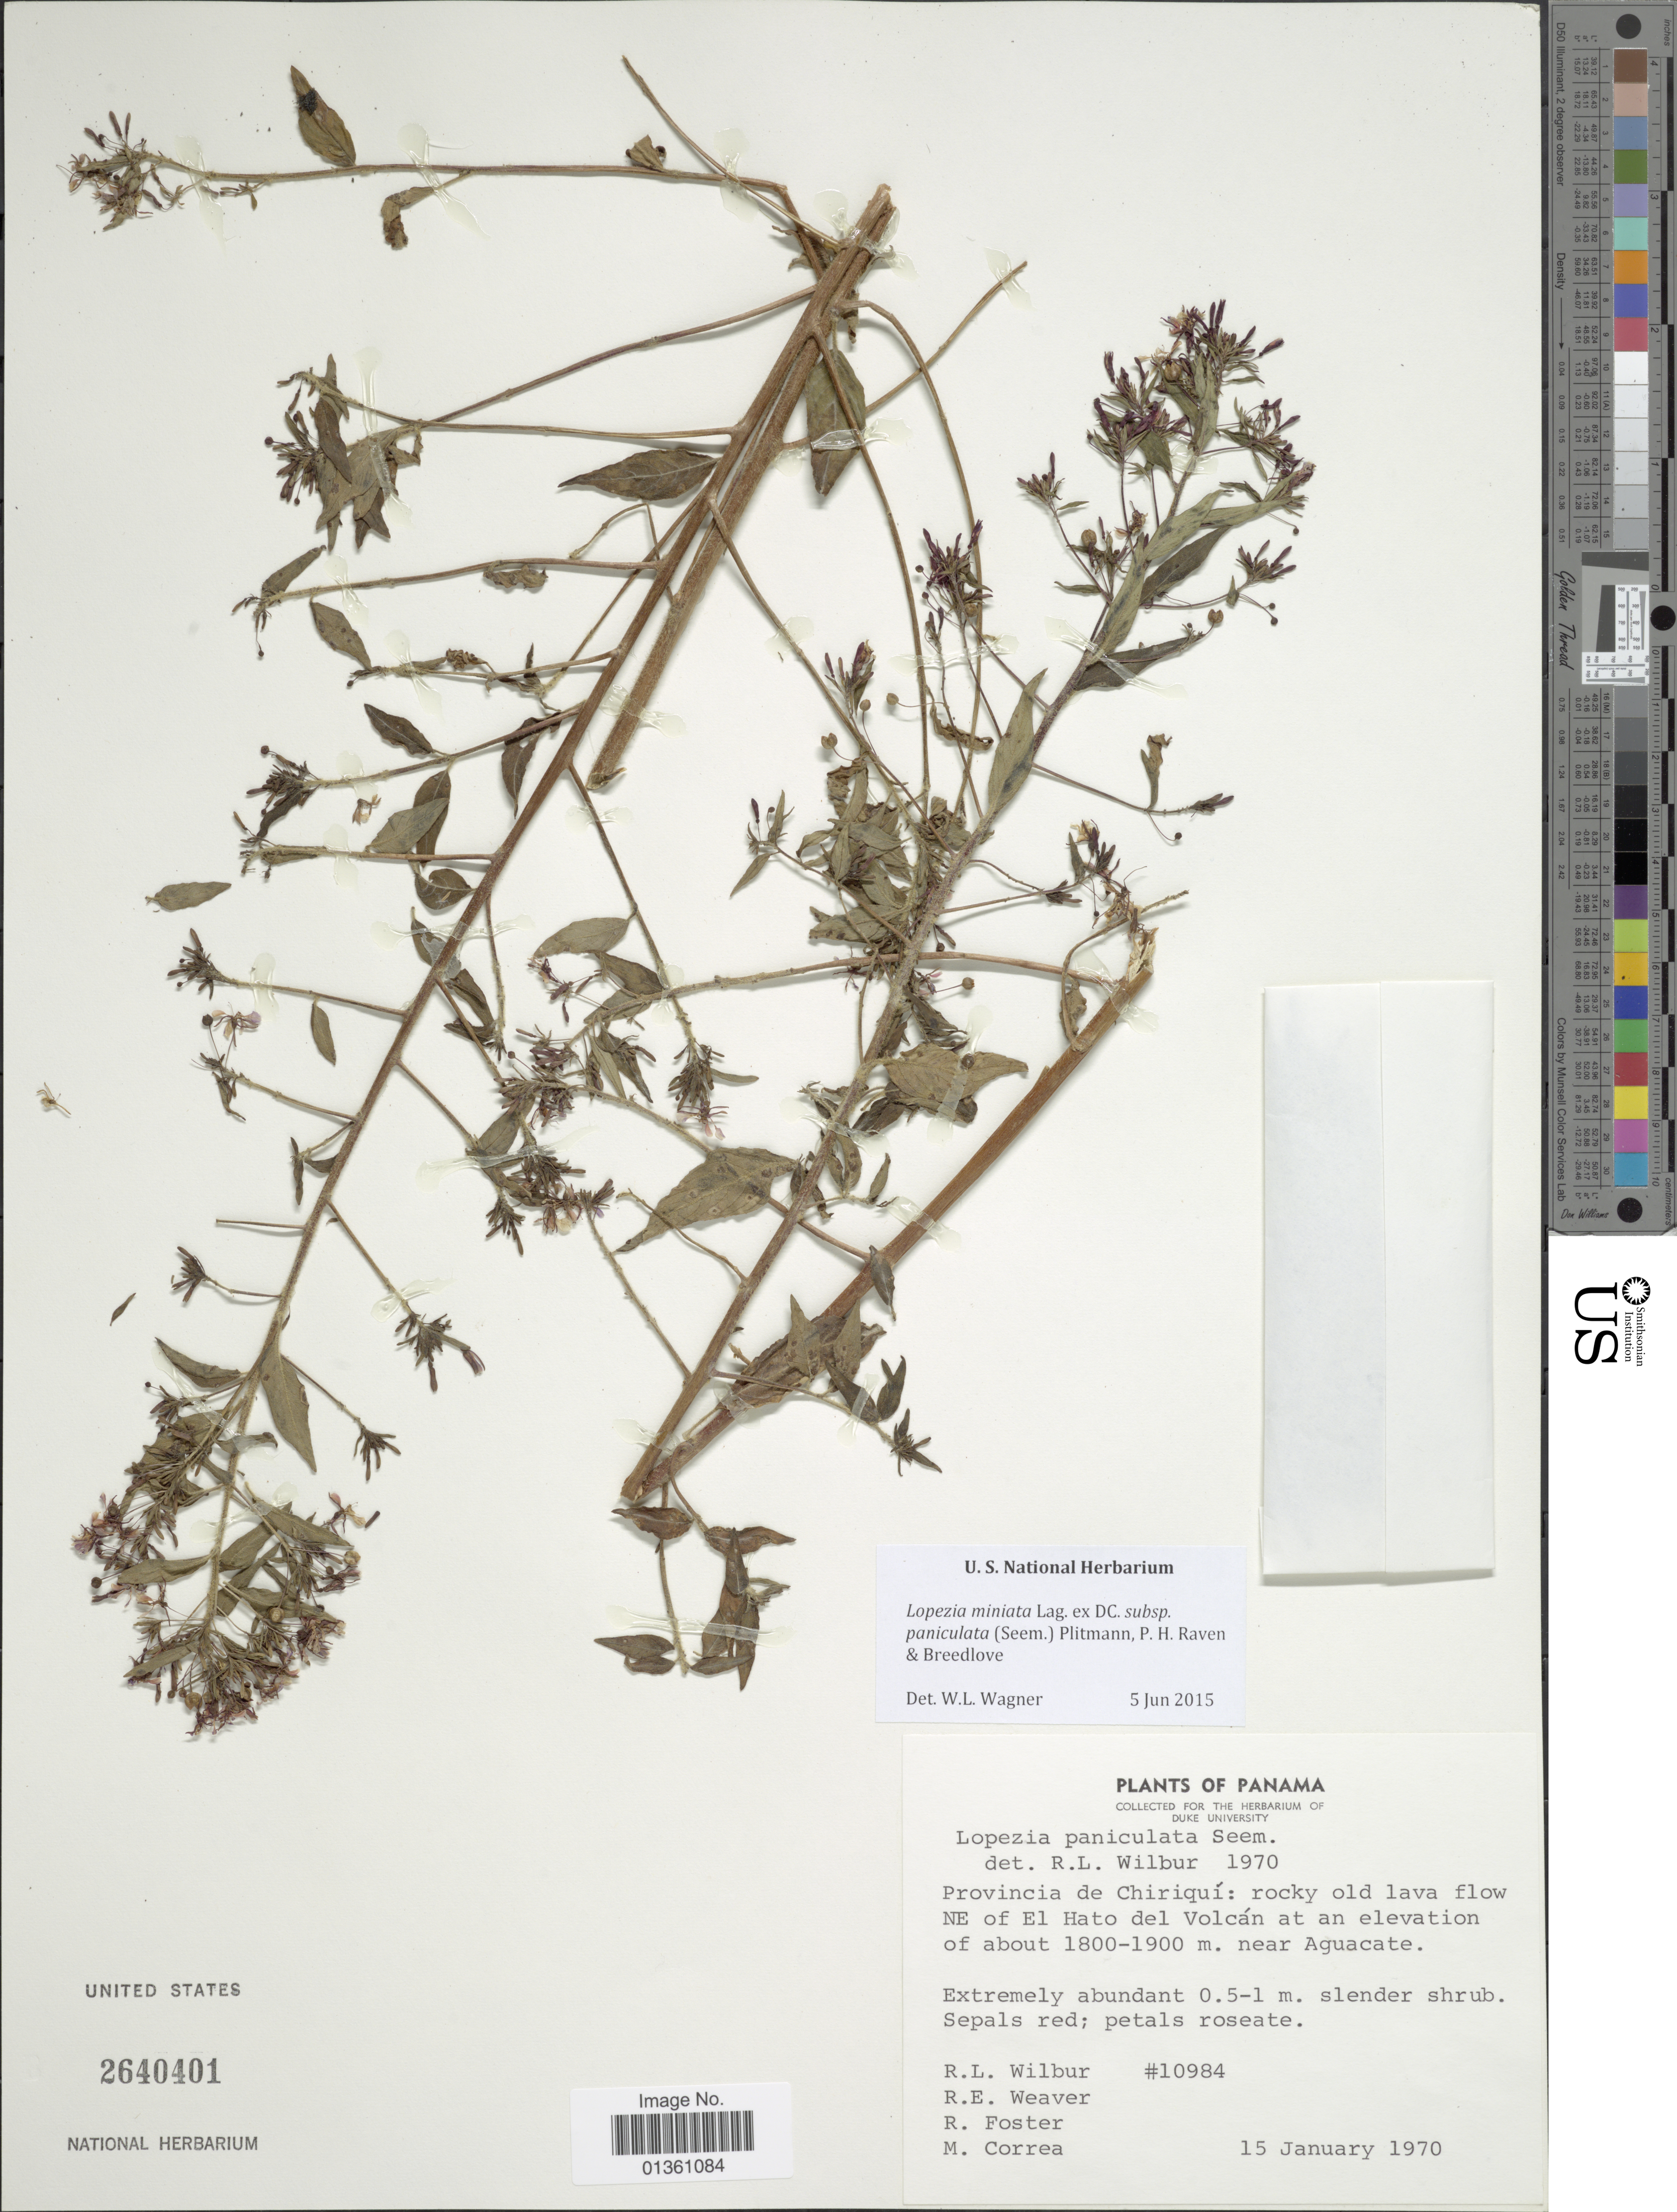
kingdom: Plantae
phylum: Tracheophyta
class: Magnoliopsida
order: Myrtales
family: Onagraceae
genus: Lopezia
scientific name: Lopezia miniata subsp. paniculata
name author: (Seem.) Plitmann et al.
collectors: R. L. Wilbur, R. E. Weaver, R. Foster & M. Correa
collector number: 10984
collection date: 1970-01-15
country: Panama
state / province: Chiriqui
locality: Rocky old lava flow NE of El Hato del Volcán near Aguacate.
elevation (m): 1800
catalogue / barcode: US 2640401